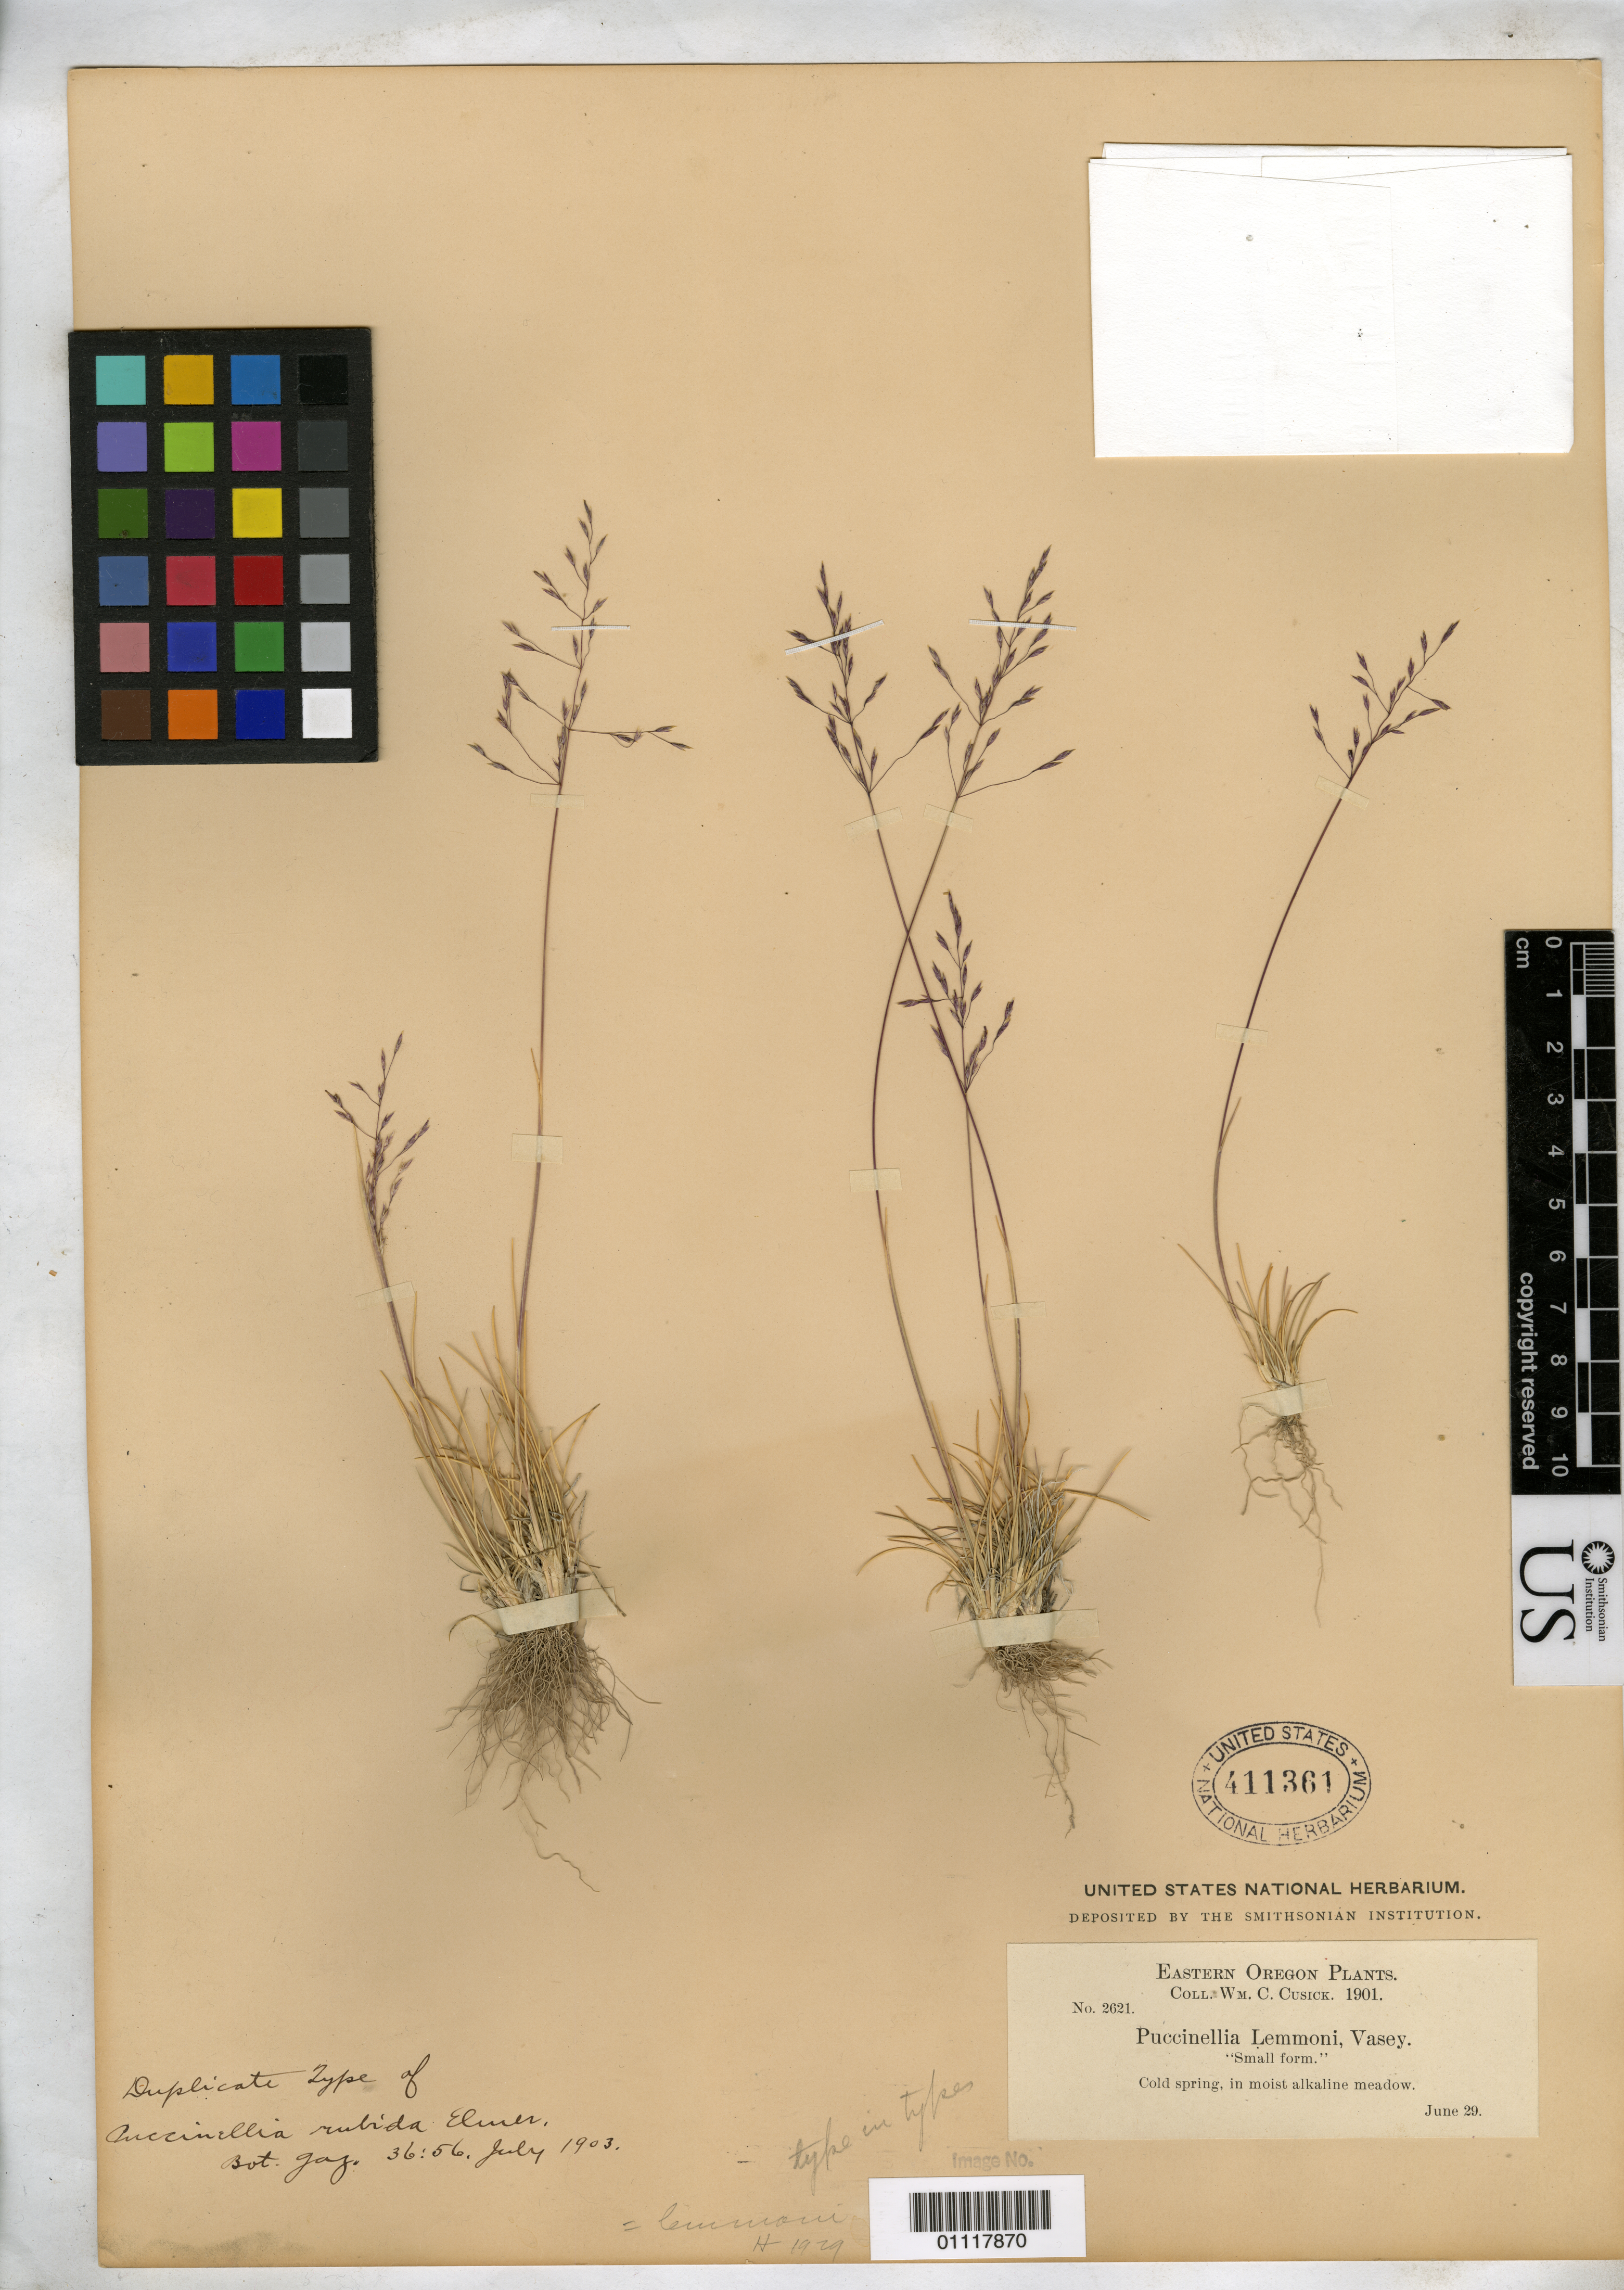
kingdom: Plantae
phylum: Tracheophyta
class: Liliopsida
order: Poales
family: Poaceae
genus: Puccinellia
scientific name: Puccinellia rubida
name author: Elmer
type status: Type Collection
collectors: W. C. Cusick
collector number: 2621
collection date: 1901-06-29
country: United States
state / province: Oregon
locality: Eastern Oregon, cold springs, in moist alkaline meadow.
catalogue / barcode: US 411361